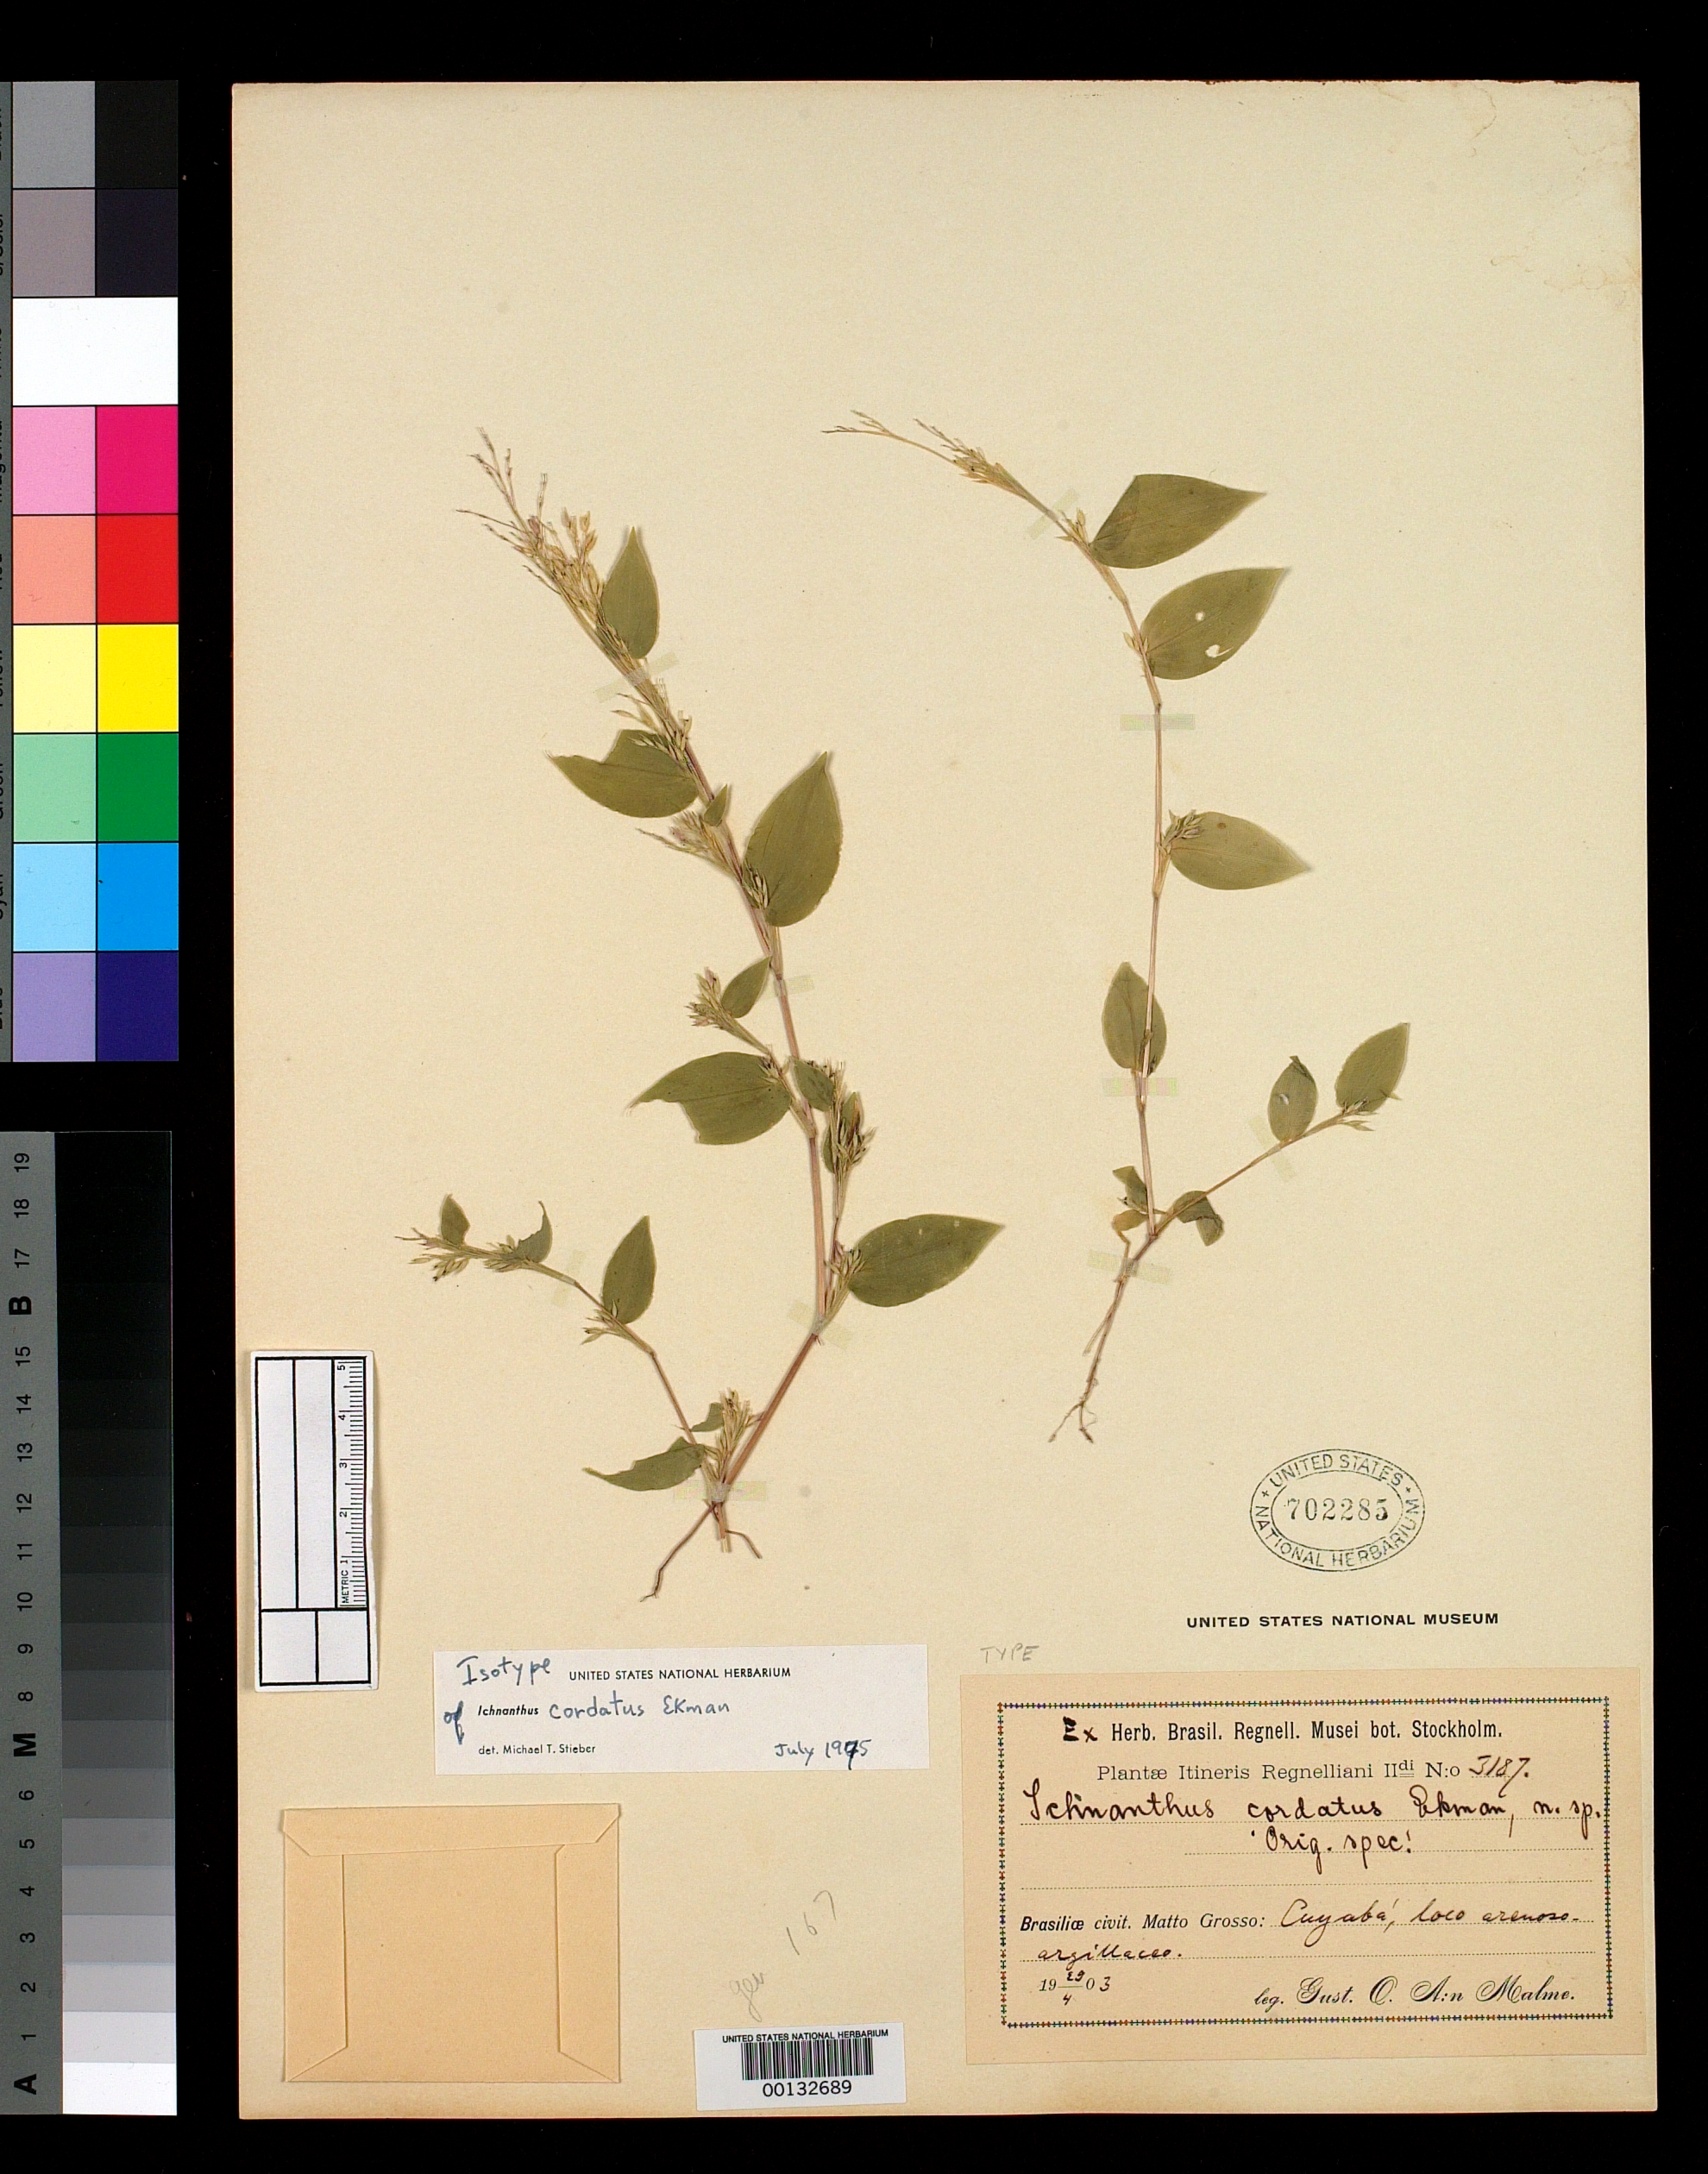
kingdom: Plantae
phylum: Tracheophyta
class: Liliopsida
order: Poales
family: Poaceae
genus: Ichnanthus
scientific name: Ichnanthus cordatus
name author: Ekman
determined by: Stieber, M. T.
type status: Isotype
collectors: G. O. A. Malme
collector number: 3187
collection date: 1903-04-29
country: Brazil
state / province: Mato Grosso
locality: Cuyabá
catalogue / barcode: US 702285